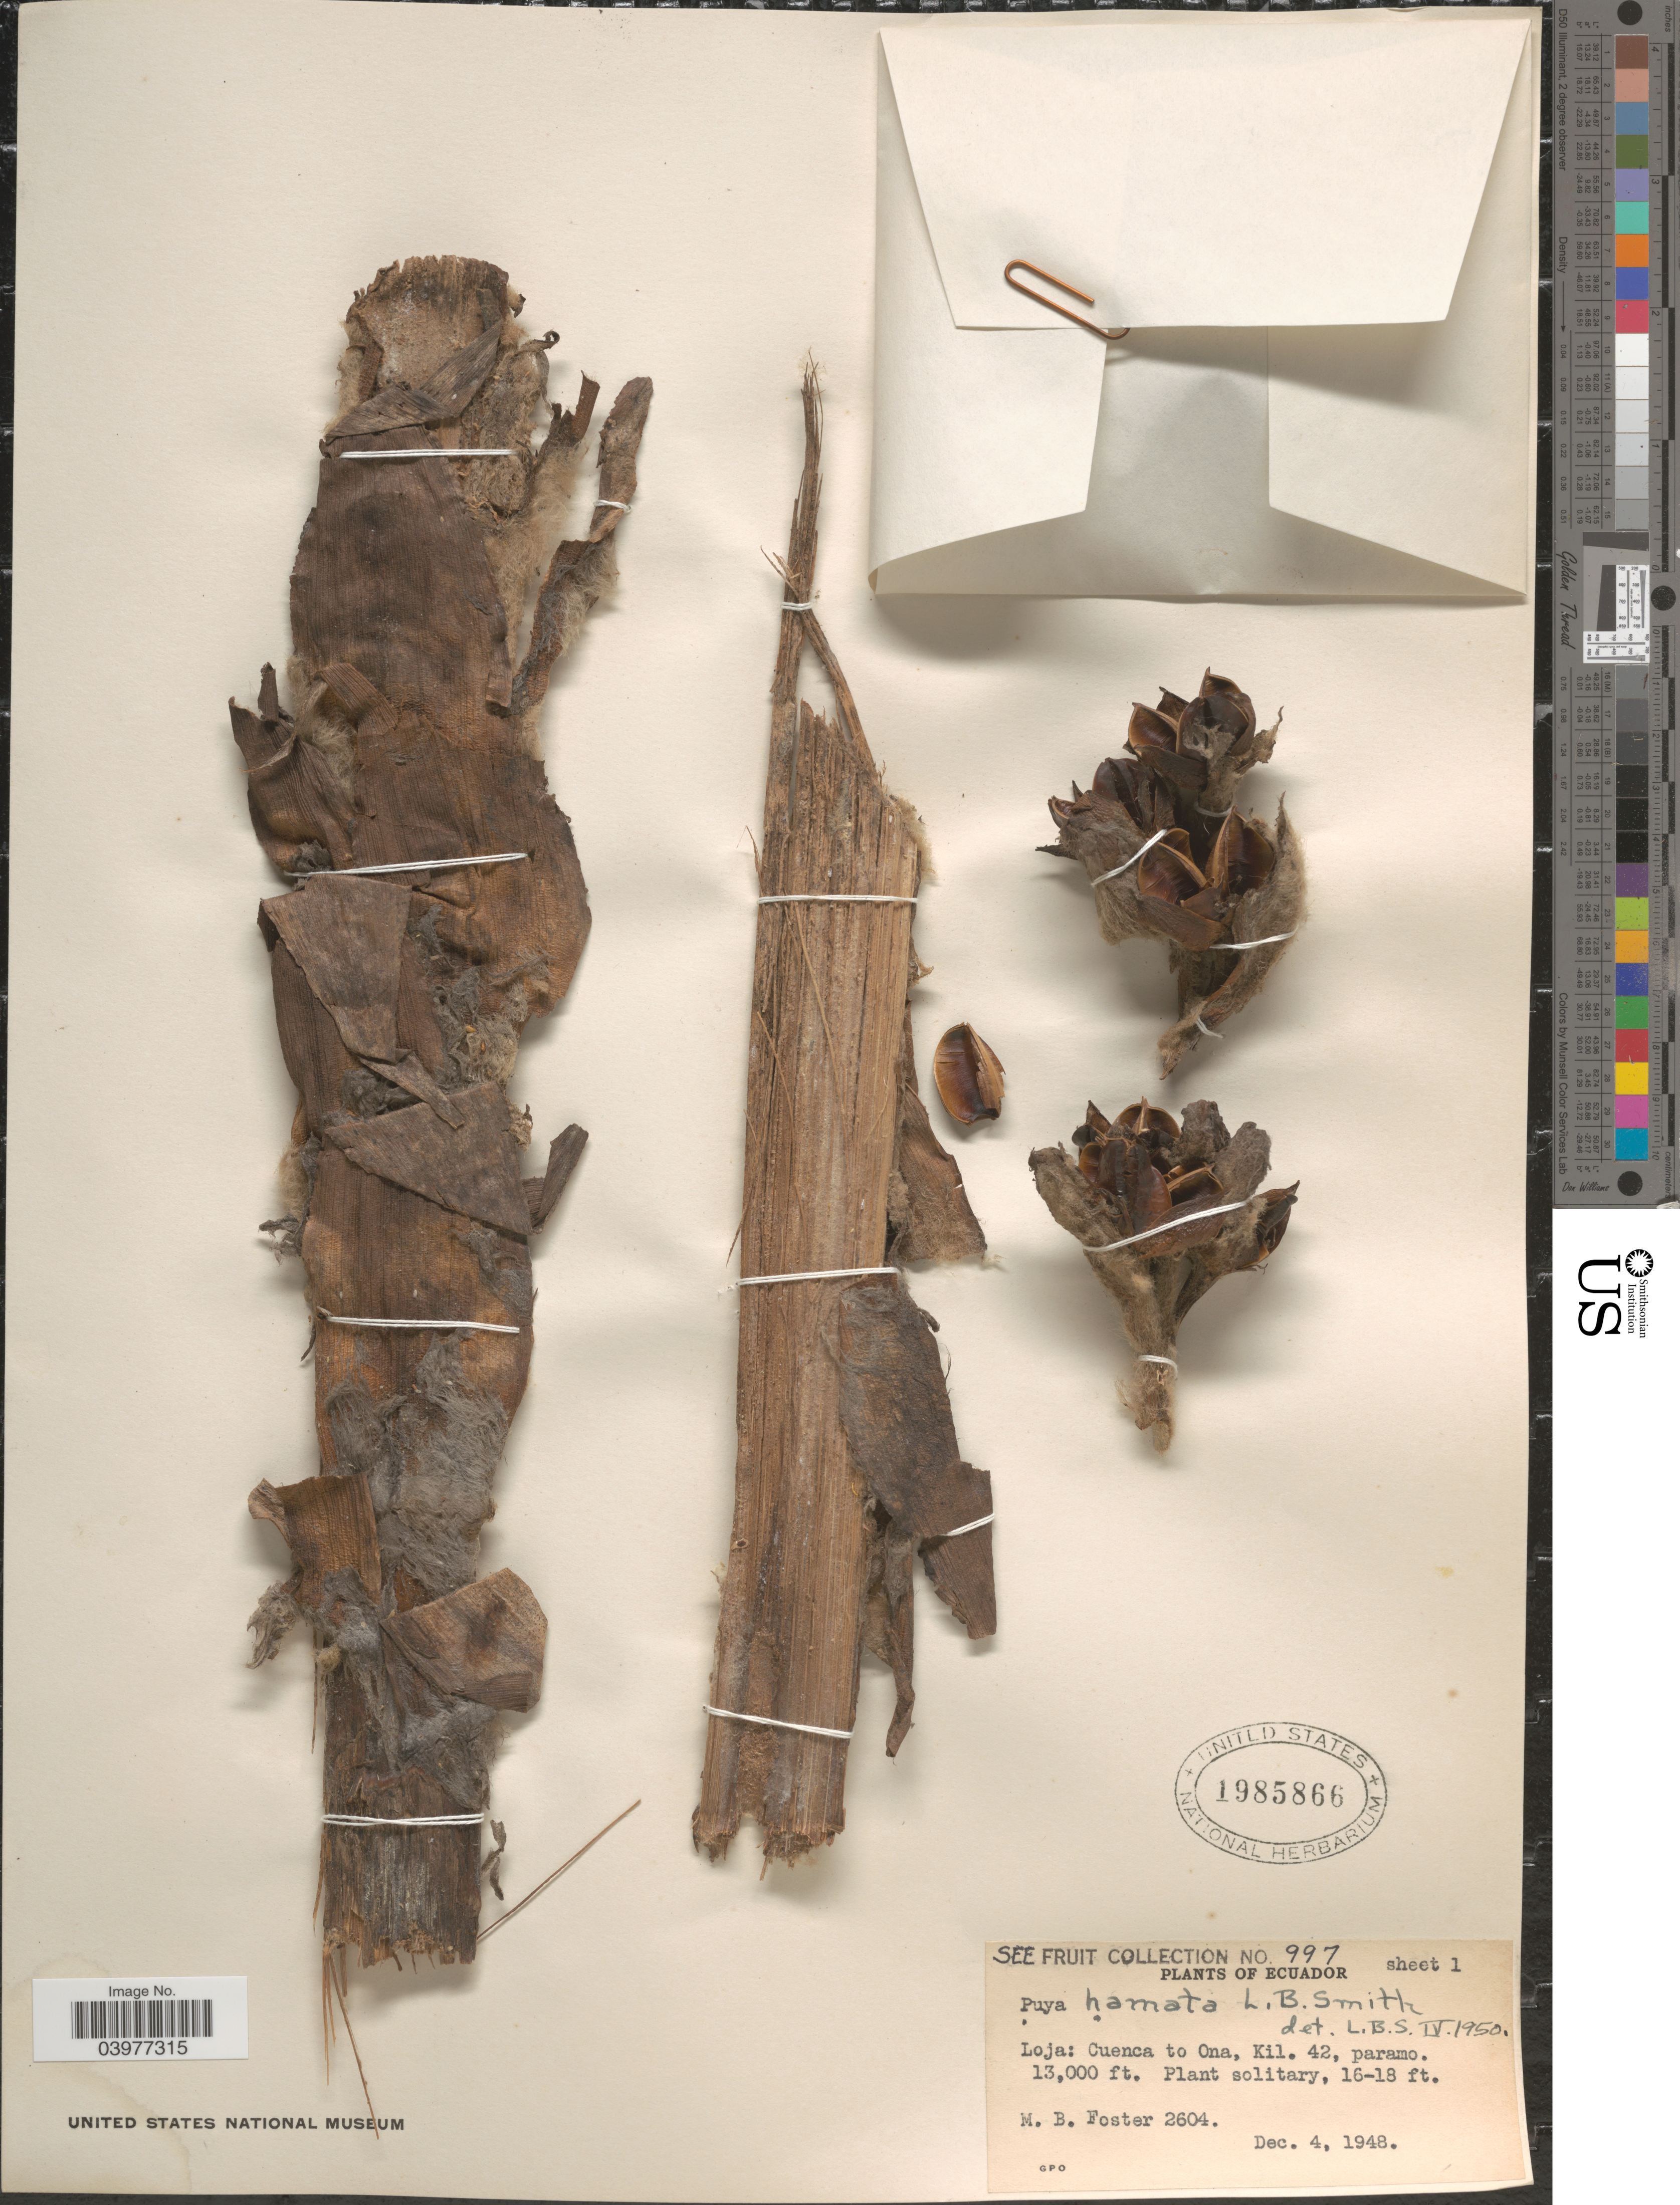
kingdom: Plantae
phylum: Tracheophyta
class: Liliopsida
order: Poales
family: Bromeliaceae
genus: Puya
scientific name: Puya hamata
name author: L.B. Sm.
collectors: M. B. Foster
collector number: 2604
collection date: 1948-12-04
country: Ecuador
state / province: Loja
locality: Cuenca to Ona, Kil. 42, paramo.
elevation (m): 3962